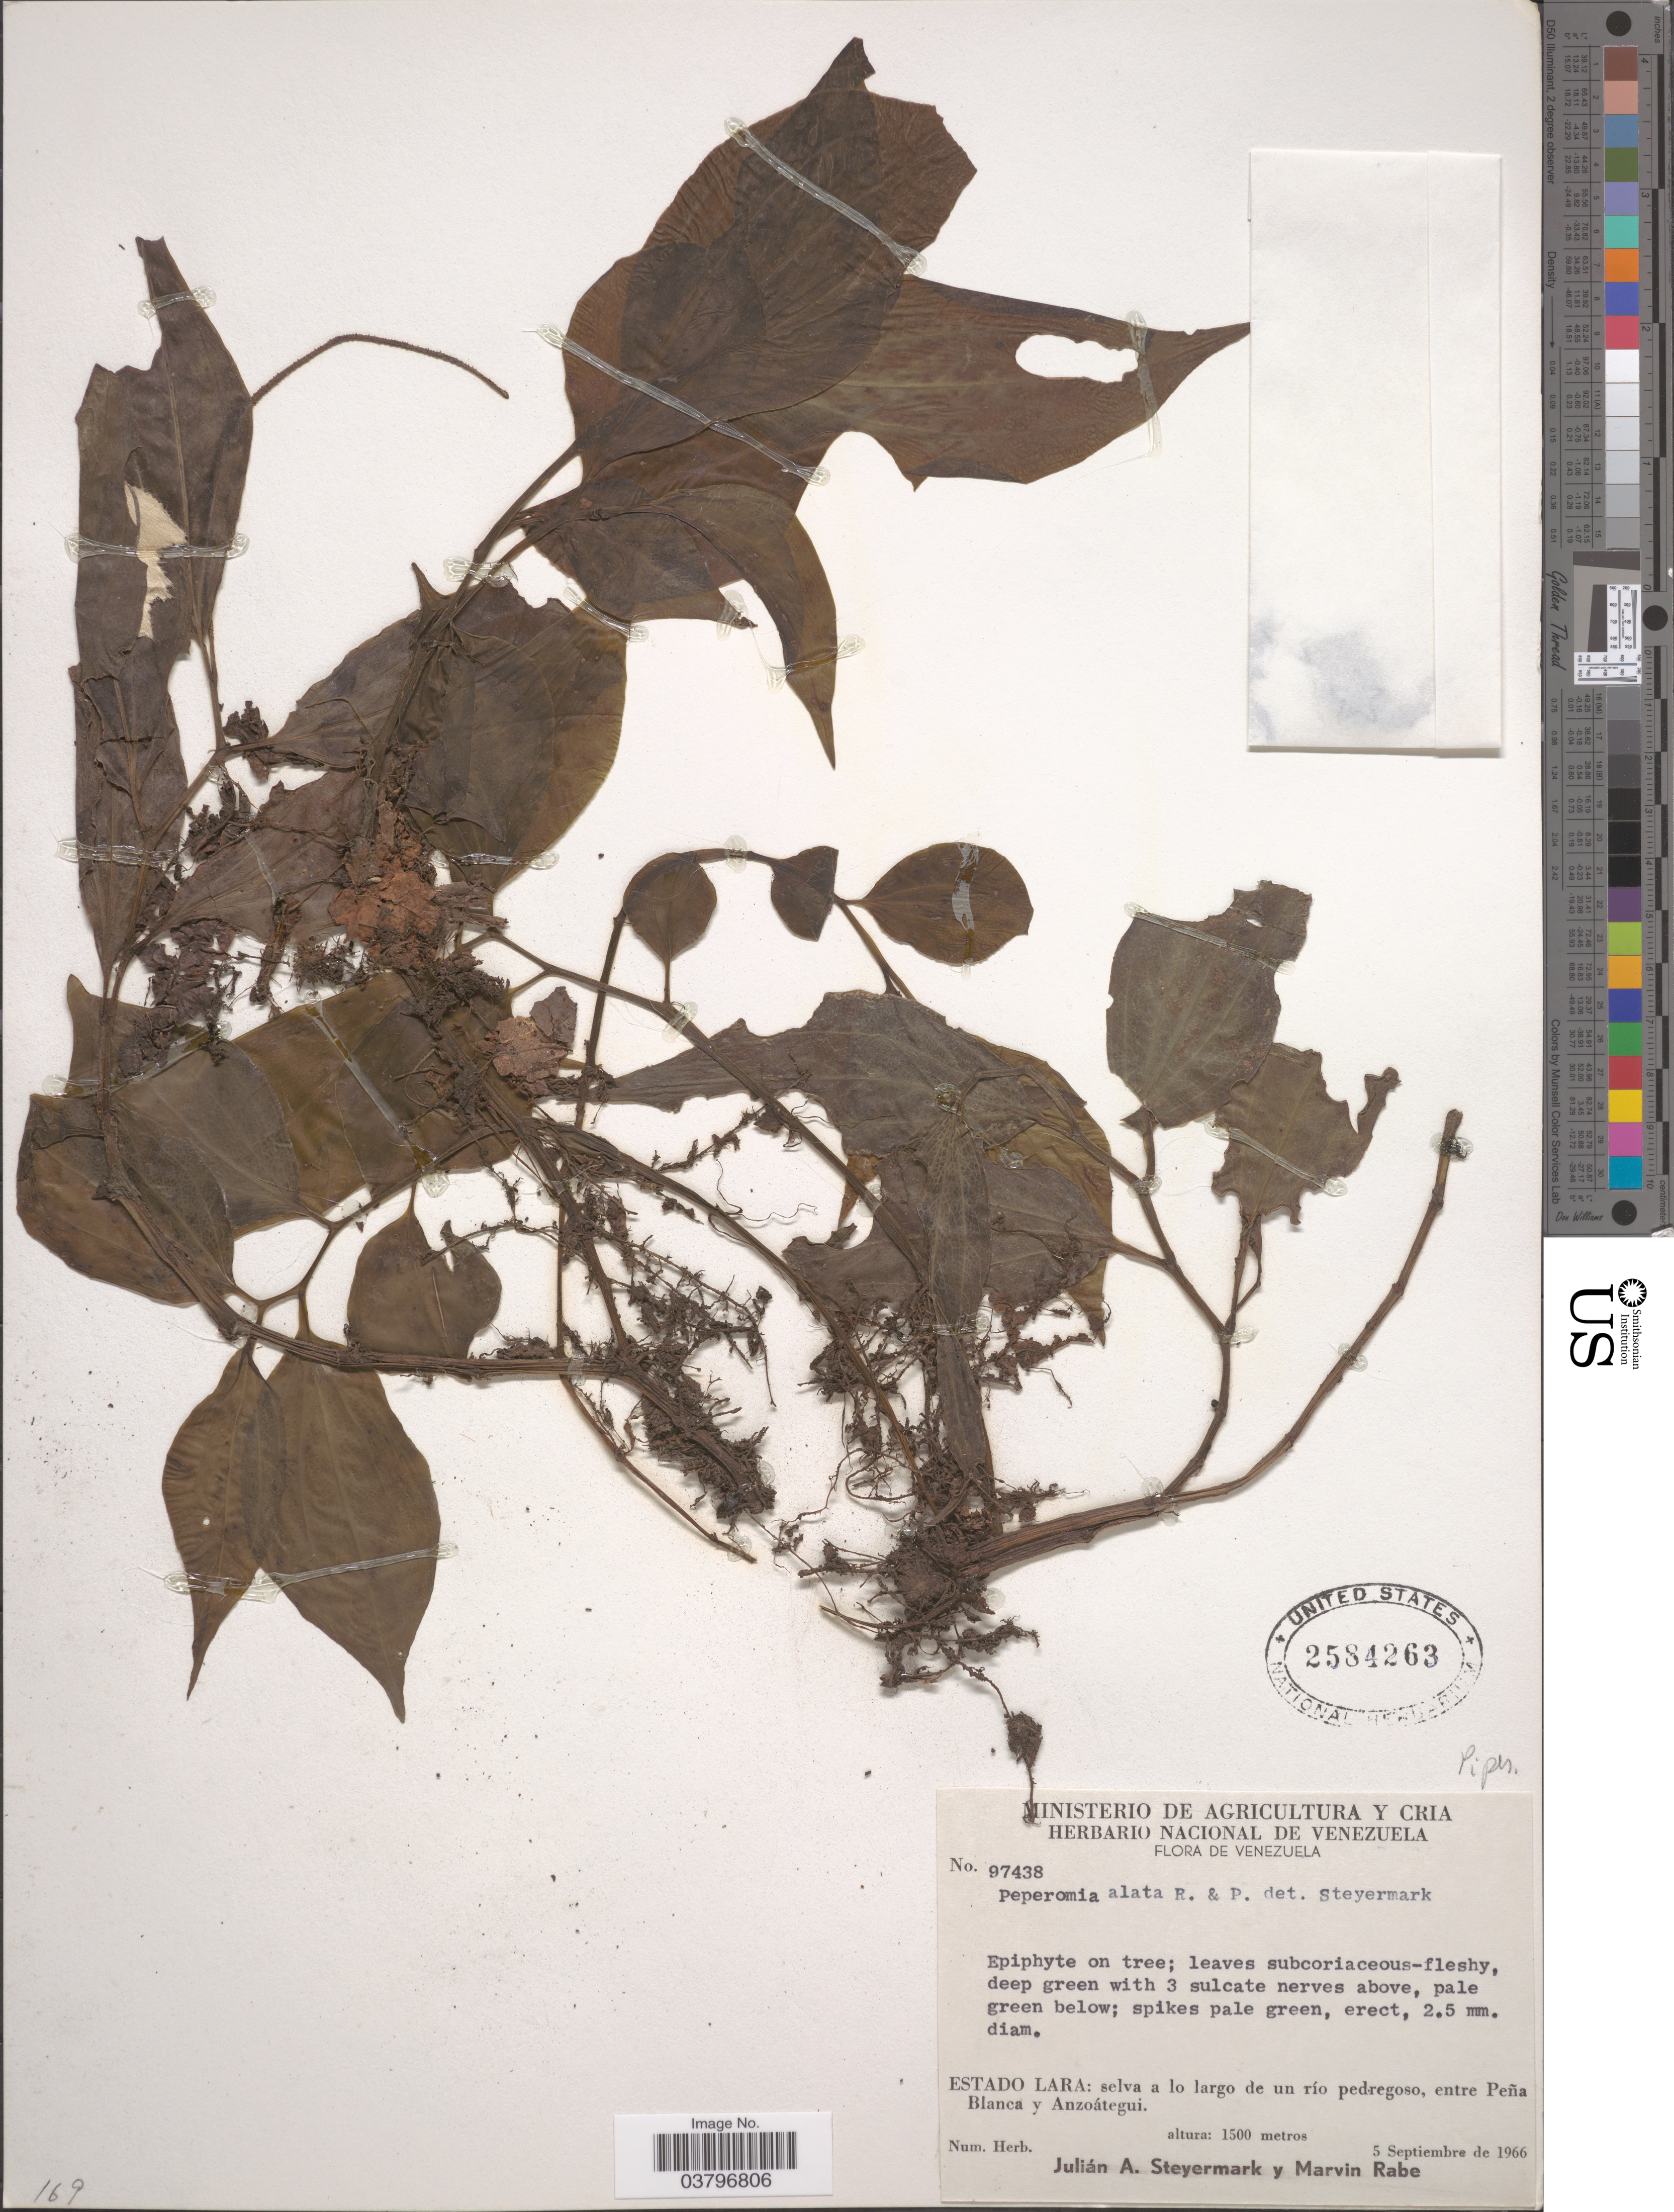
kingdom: Plantae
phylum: Tracheophyta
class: Magnoliopsida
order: Piperales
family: Piperaceae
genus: Peperomia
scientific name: Peperomia alata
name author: Ruiz & Pav.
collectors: J. Steyermark & M. Rabe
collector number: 97438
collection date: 1966-09-05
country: Venezuela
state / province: Lara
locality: Entre Peña Blanca y Anzoátegui.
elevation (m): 1500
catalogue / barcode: US 2584263